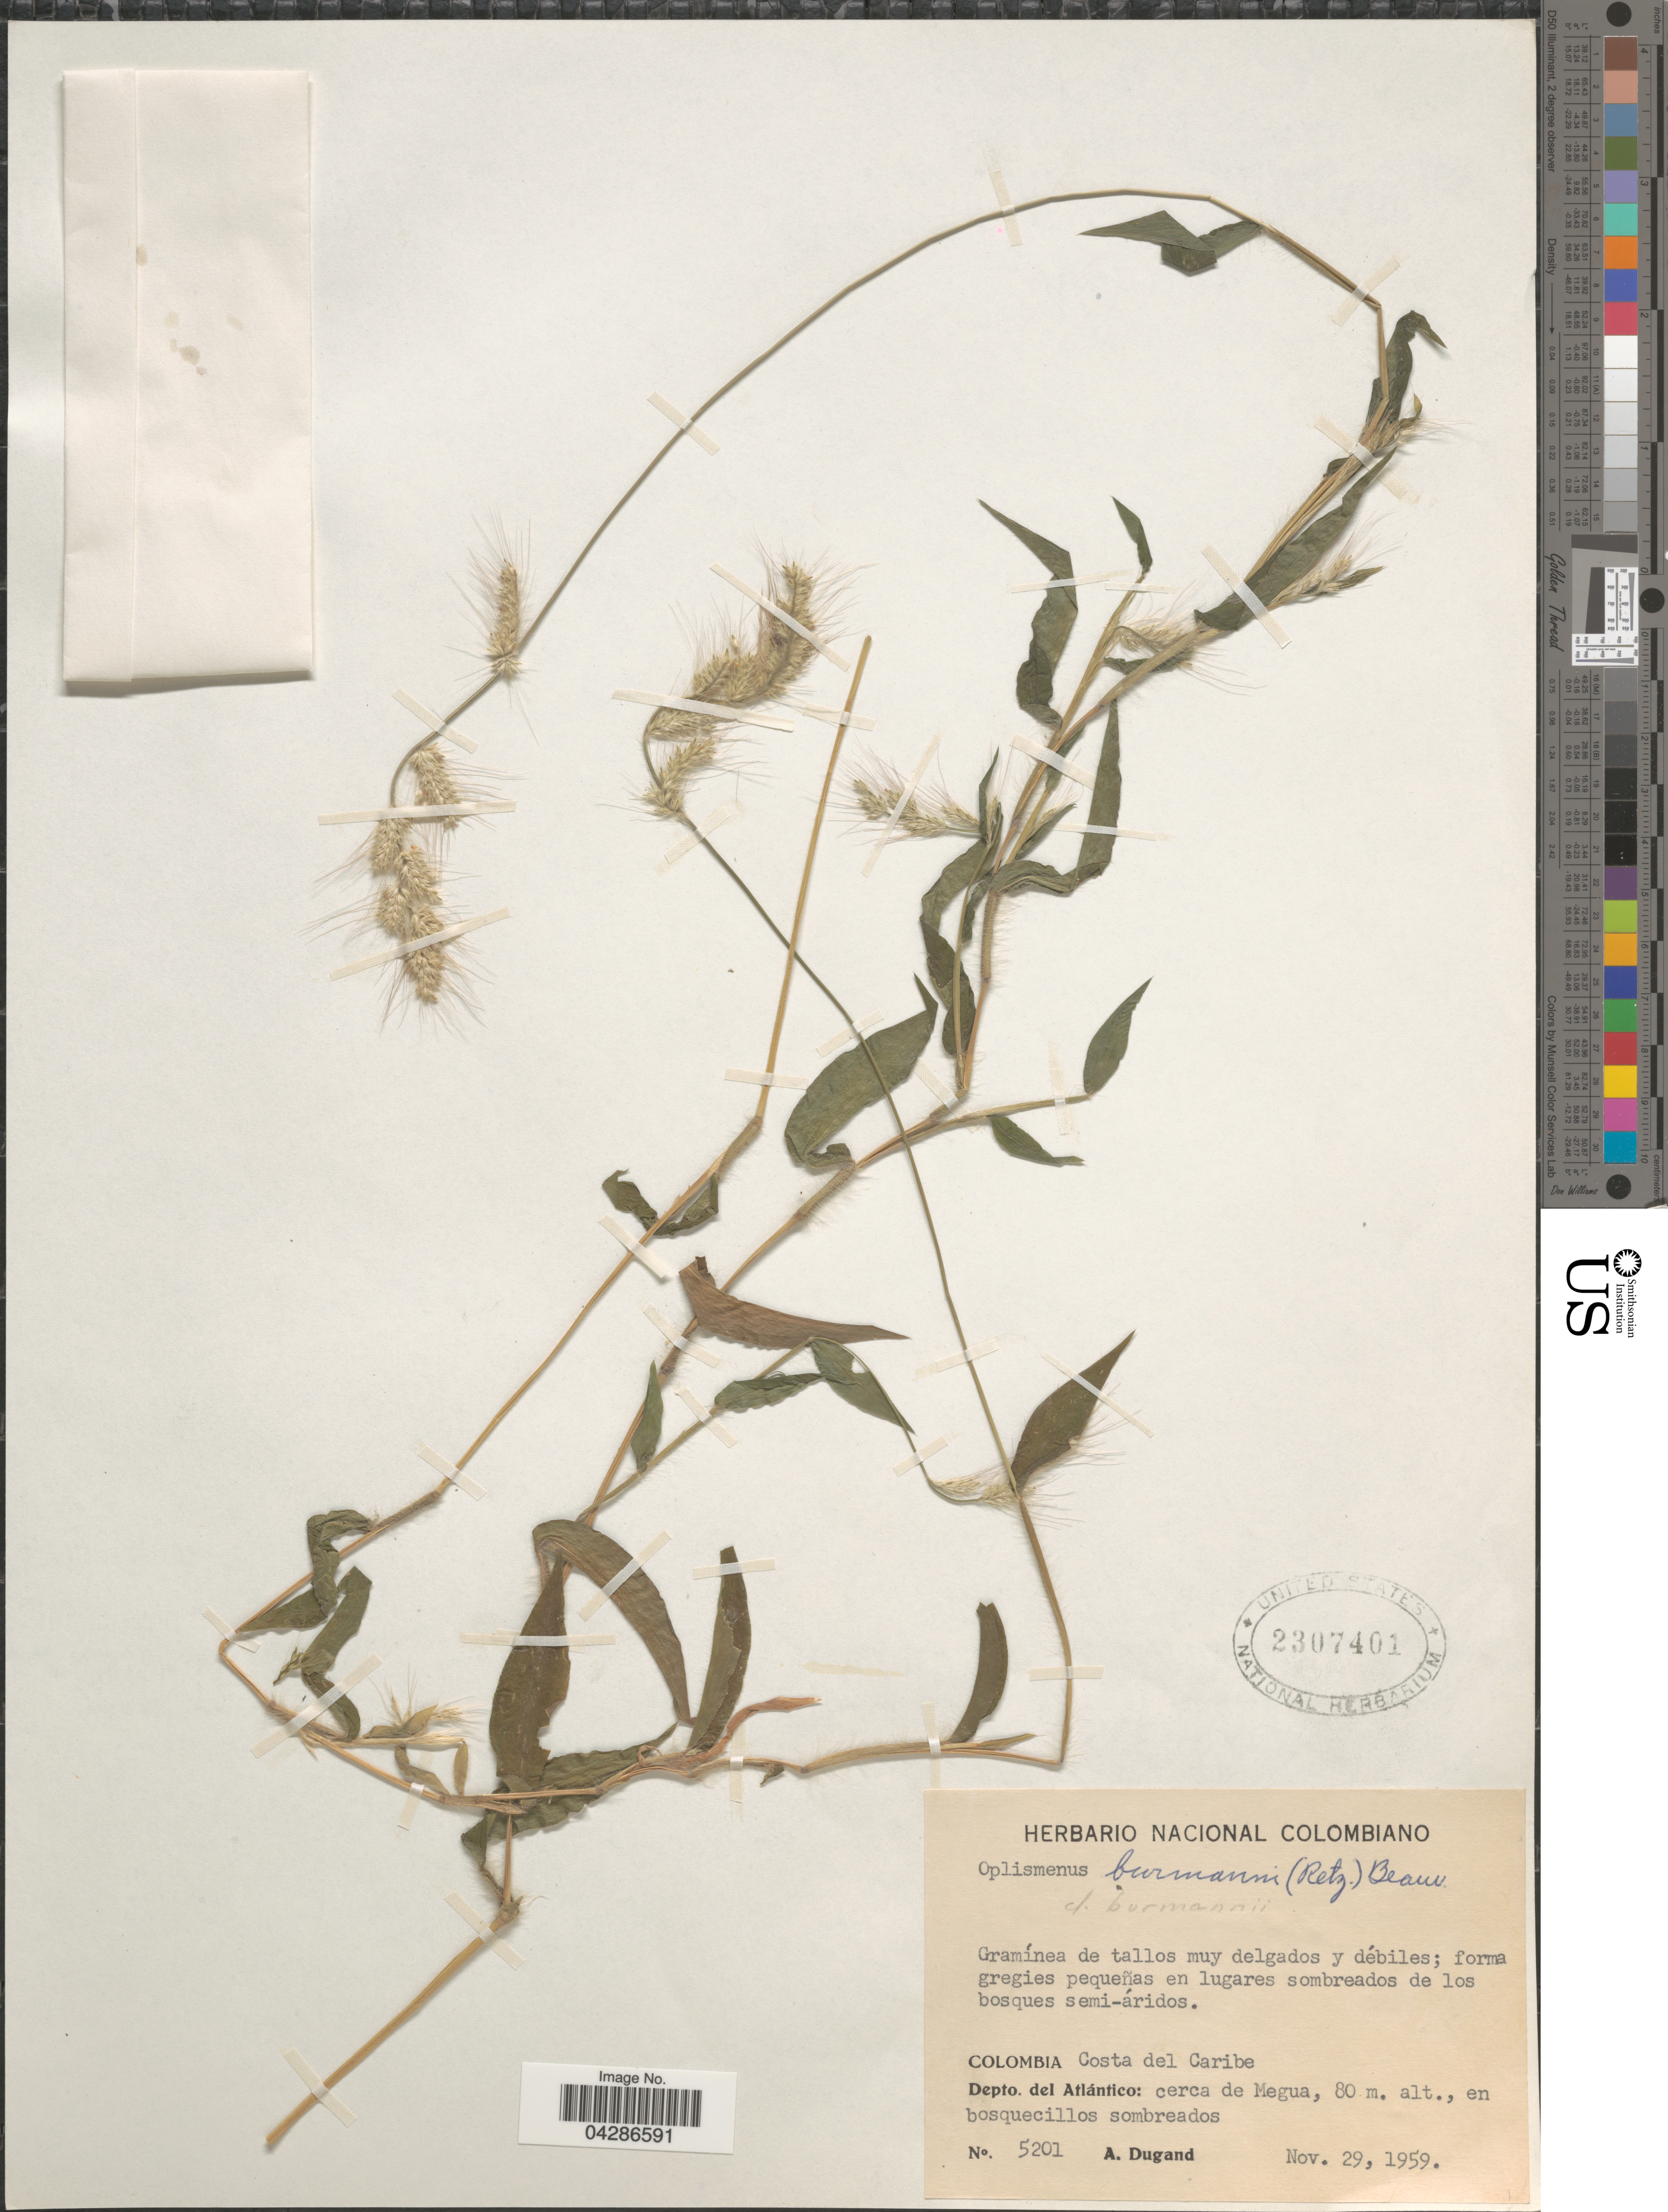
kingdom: Plantae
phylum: Tracheophyta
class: Liliopsida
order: Poales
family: Poaceae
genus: Oplismenus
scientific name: Oplismenus burmannii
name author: (Retz.) P. Beauv.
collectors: A. Dugand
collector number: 5201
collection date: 1959-11-29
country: Colombia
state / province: Atlántico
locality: Costa del Caribe. Depto. del Atlántico: cerca de Megua.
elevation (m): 80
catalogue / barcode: US 2307401